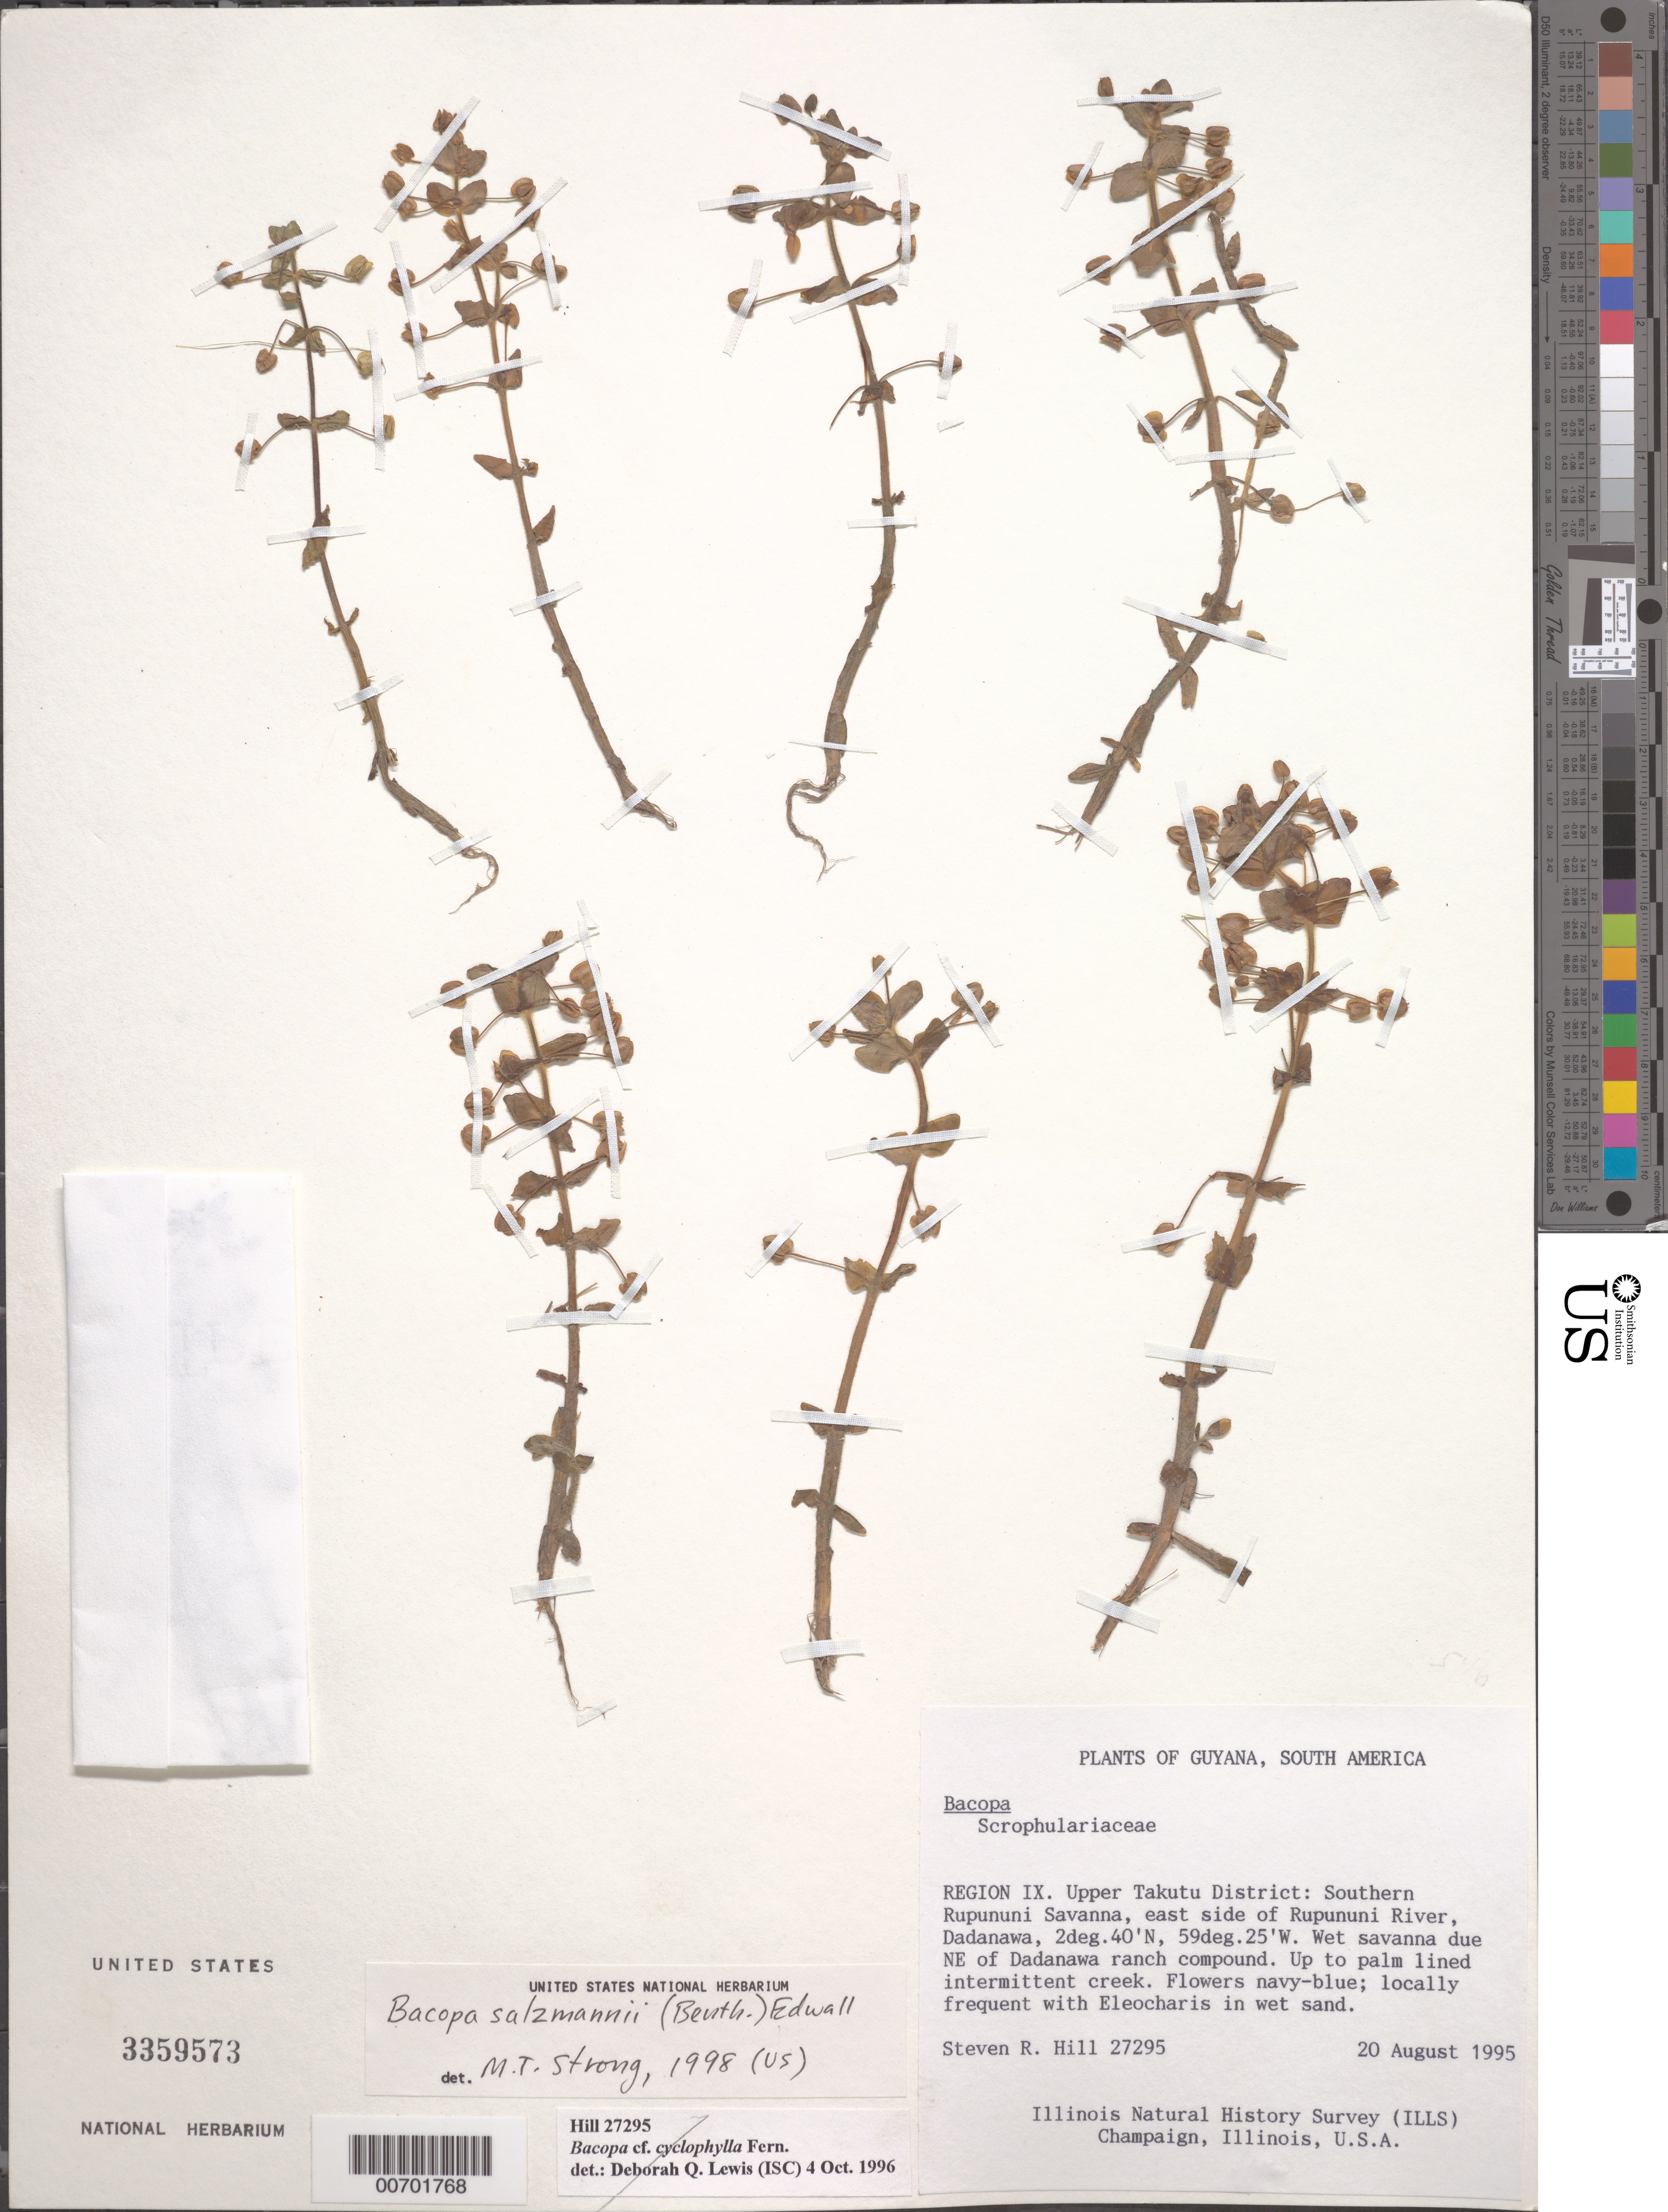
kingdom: Plantae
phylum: Tracheophyta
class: Magnoliopsida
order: Lamiales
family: Plantaginaceae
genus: Bacopa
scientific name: Bacopa salzmannii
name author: (Benth.) Wettst. ex Edwall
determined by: Strong, M. T., (US), Smithsonian Institution - National Museum of Natural History (UNITED STATES)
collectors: S. R. Hill, C. N. Horn & J. H. Wiersema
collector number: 27295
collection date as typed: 20-Aug-95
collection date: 1995-08-20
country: Guyana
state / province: U. Takutu-U. Essequibo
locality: Dadanawa, southern Rupununi Savanna, E side of Rupununi R.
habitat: With Eleocharis. Wet savanna due NE of Dadanawa ranch compound, up to palm lined intermittent creek; wet sand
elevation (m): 110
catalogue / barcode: US 3359573